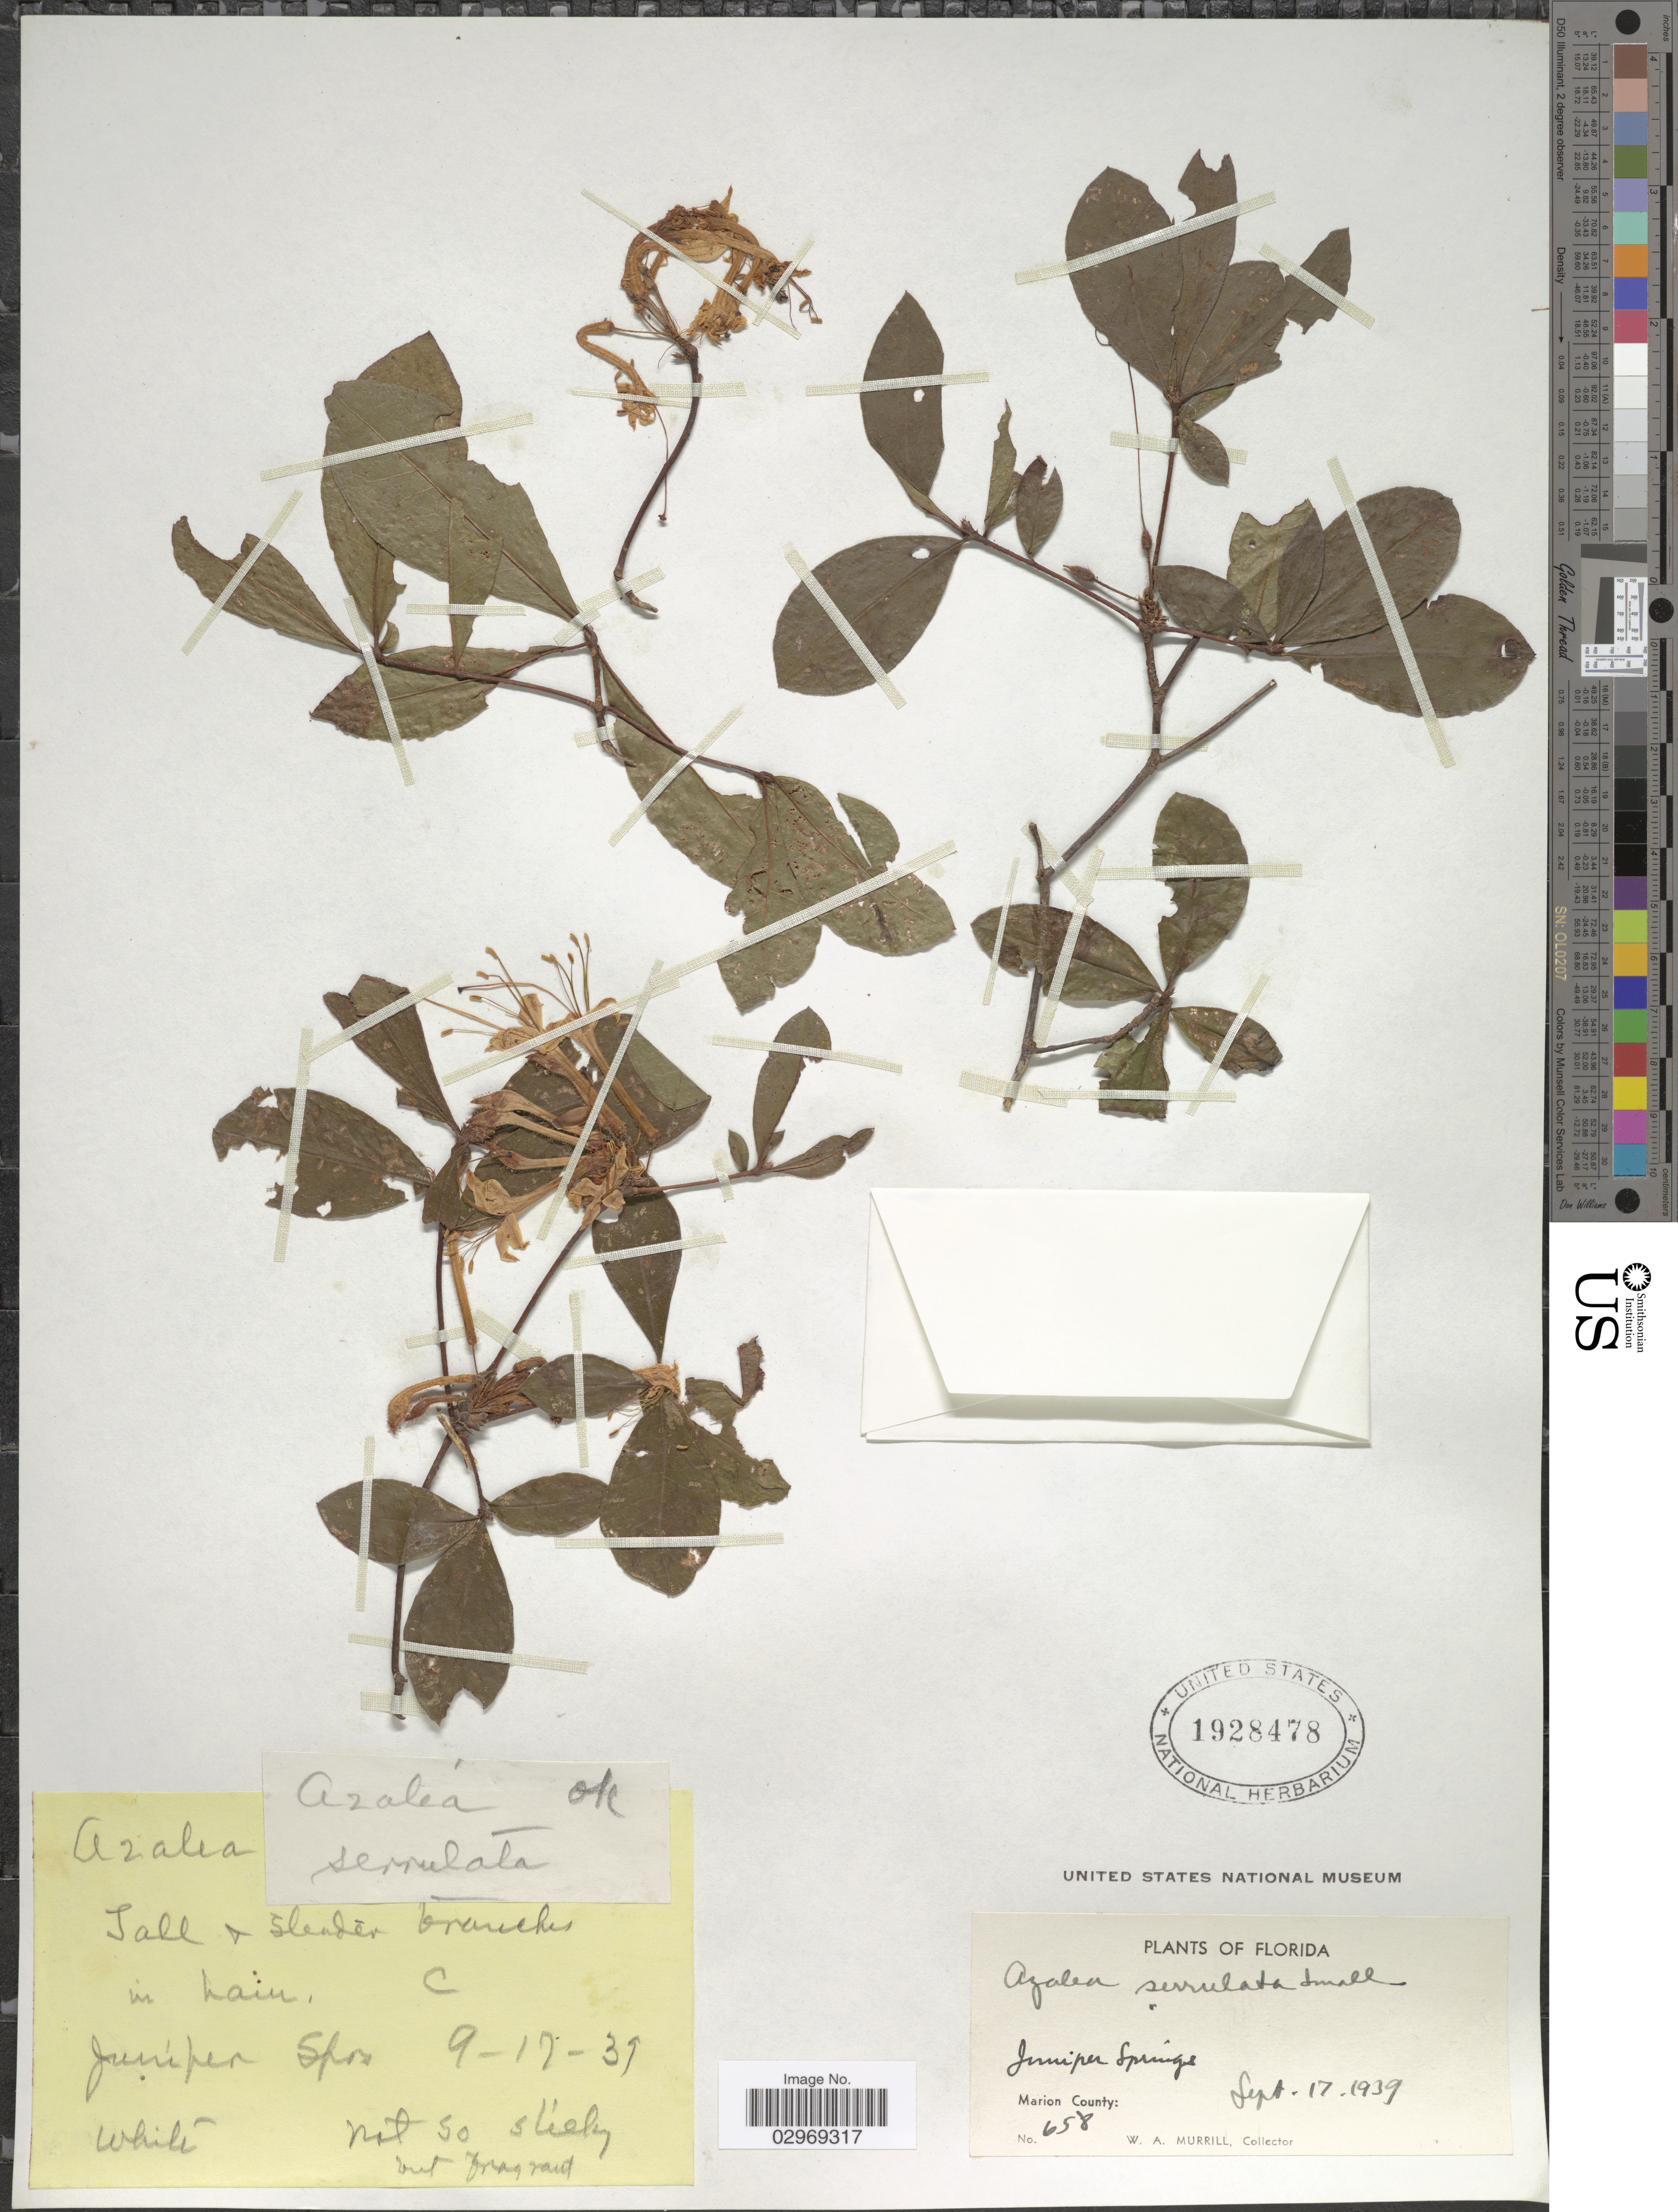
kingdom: Plantae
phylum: Tracheophyta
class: Magnoliopsida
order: Ericales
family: Ericaceae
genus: Rhododendron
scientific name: Rhododendron serrulatum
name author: (Small) Millais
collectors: W. A. Murrill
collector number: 658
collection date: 1939-09-17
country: United States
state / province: Florida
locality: Juniper Springs. Marion County.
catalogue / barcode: US 1928478